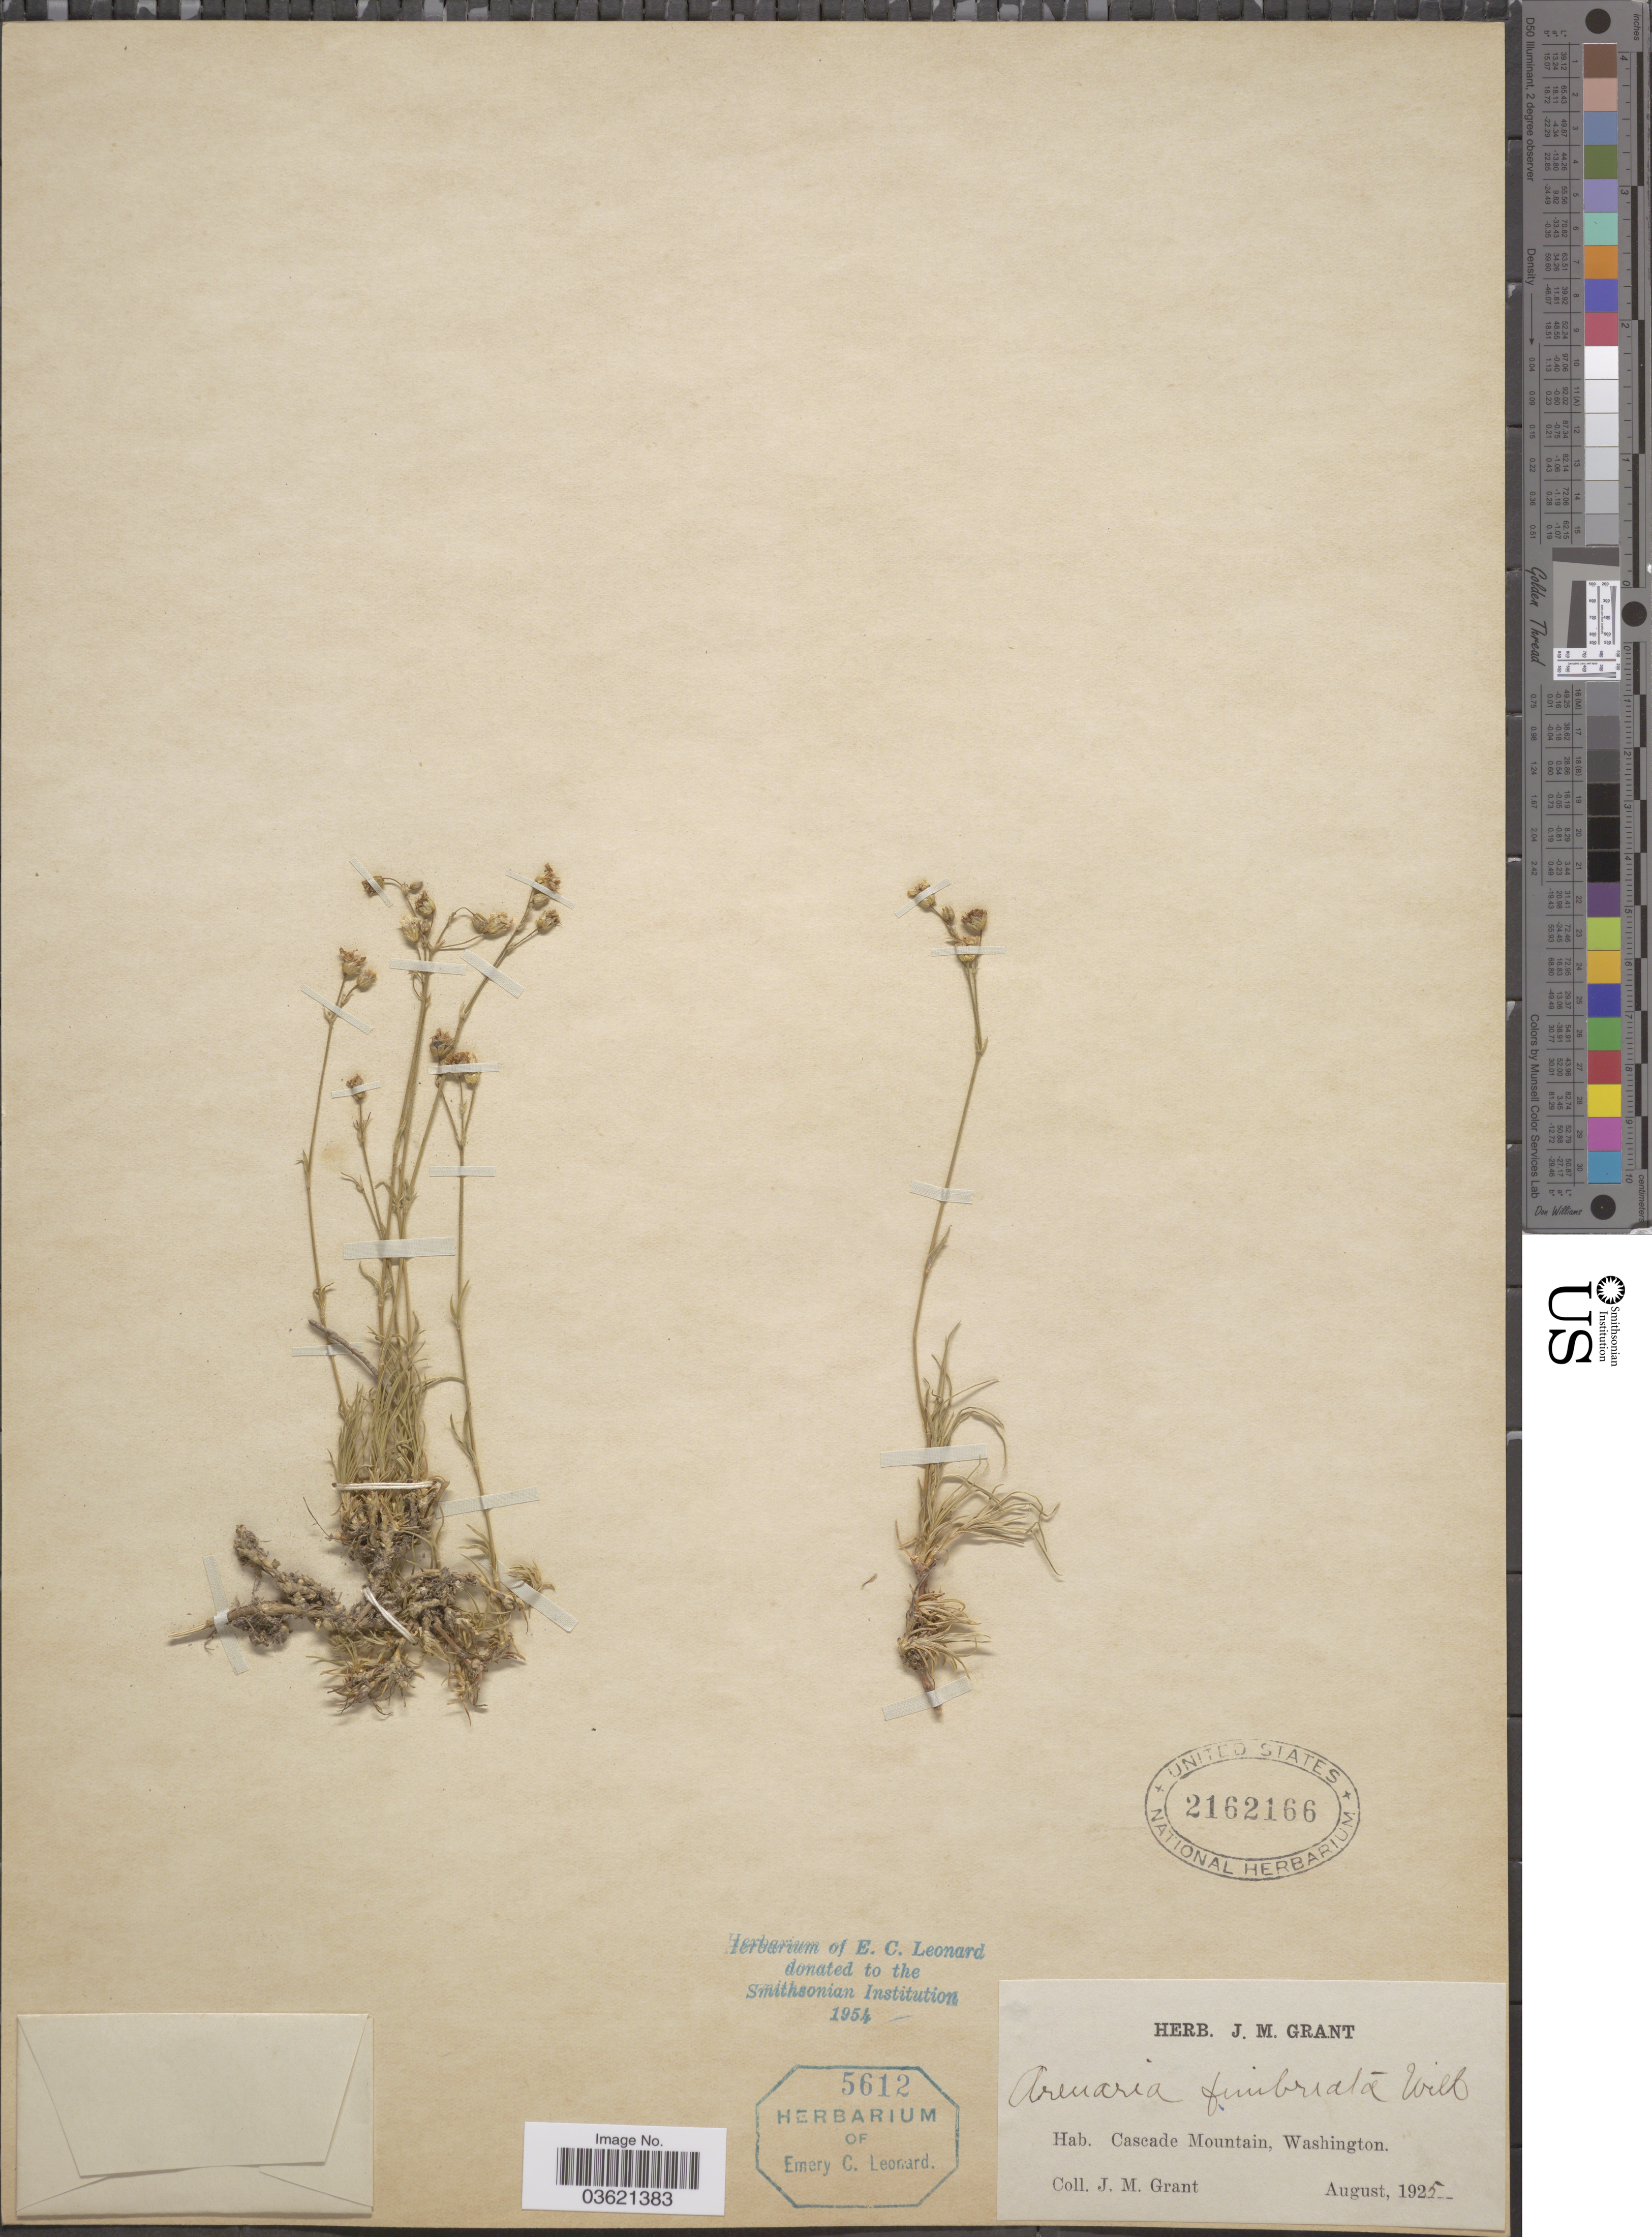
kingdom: Plantae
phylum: Tracheophyta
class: Magnoliopsida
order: Caryophyllales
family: Caryophyllaceae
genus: Arenaria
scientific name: Arenaria sp.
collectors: J. M. Grant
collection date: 1925-08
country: United States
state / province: Washington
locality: Cascade Mountain.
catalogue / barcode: US 2162166